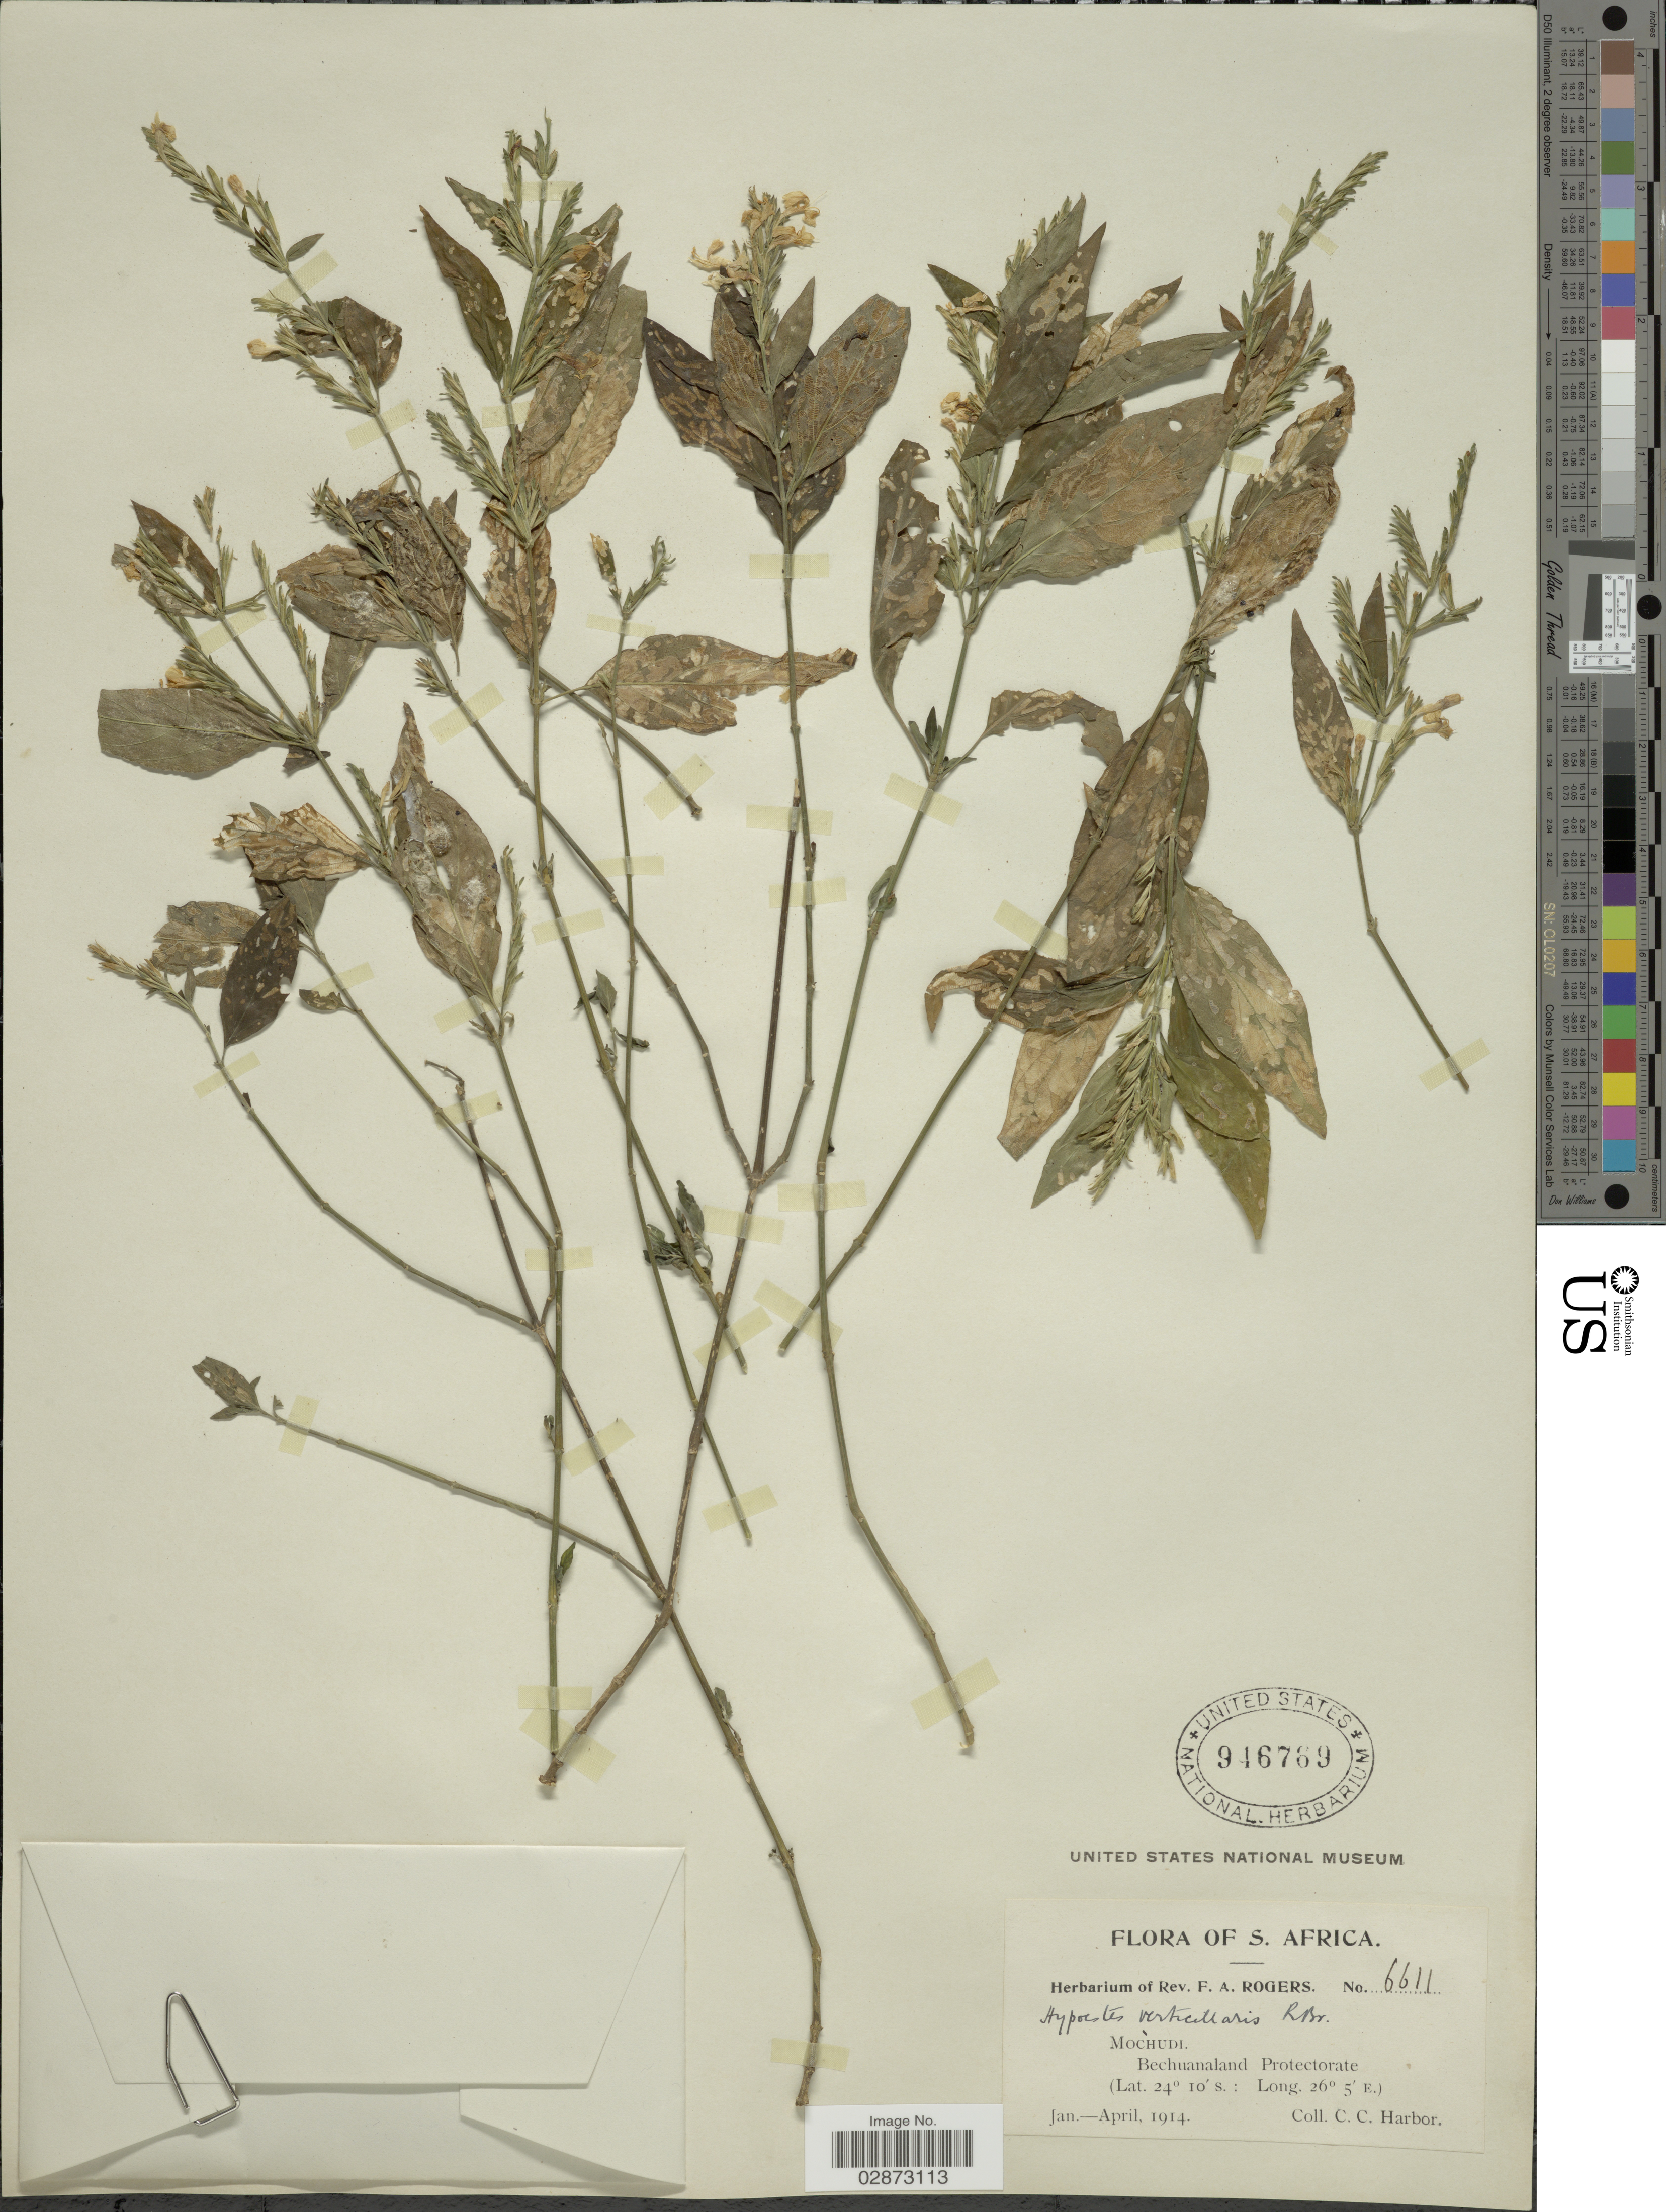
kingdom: Plantae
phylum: Tracheophyta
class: Magnoliopsida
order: Lamiales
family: Acanthaceae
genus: Hypoestes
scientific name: Hypoestes verticillaris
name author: (L. f.) Sol.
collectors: C. Harbor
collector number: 6611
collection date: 1914-01/1914-04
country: South Africa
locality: S. Africa. Mochudi. Bechuanaland Protectorate.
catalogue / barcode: US 946769